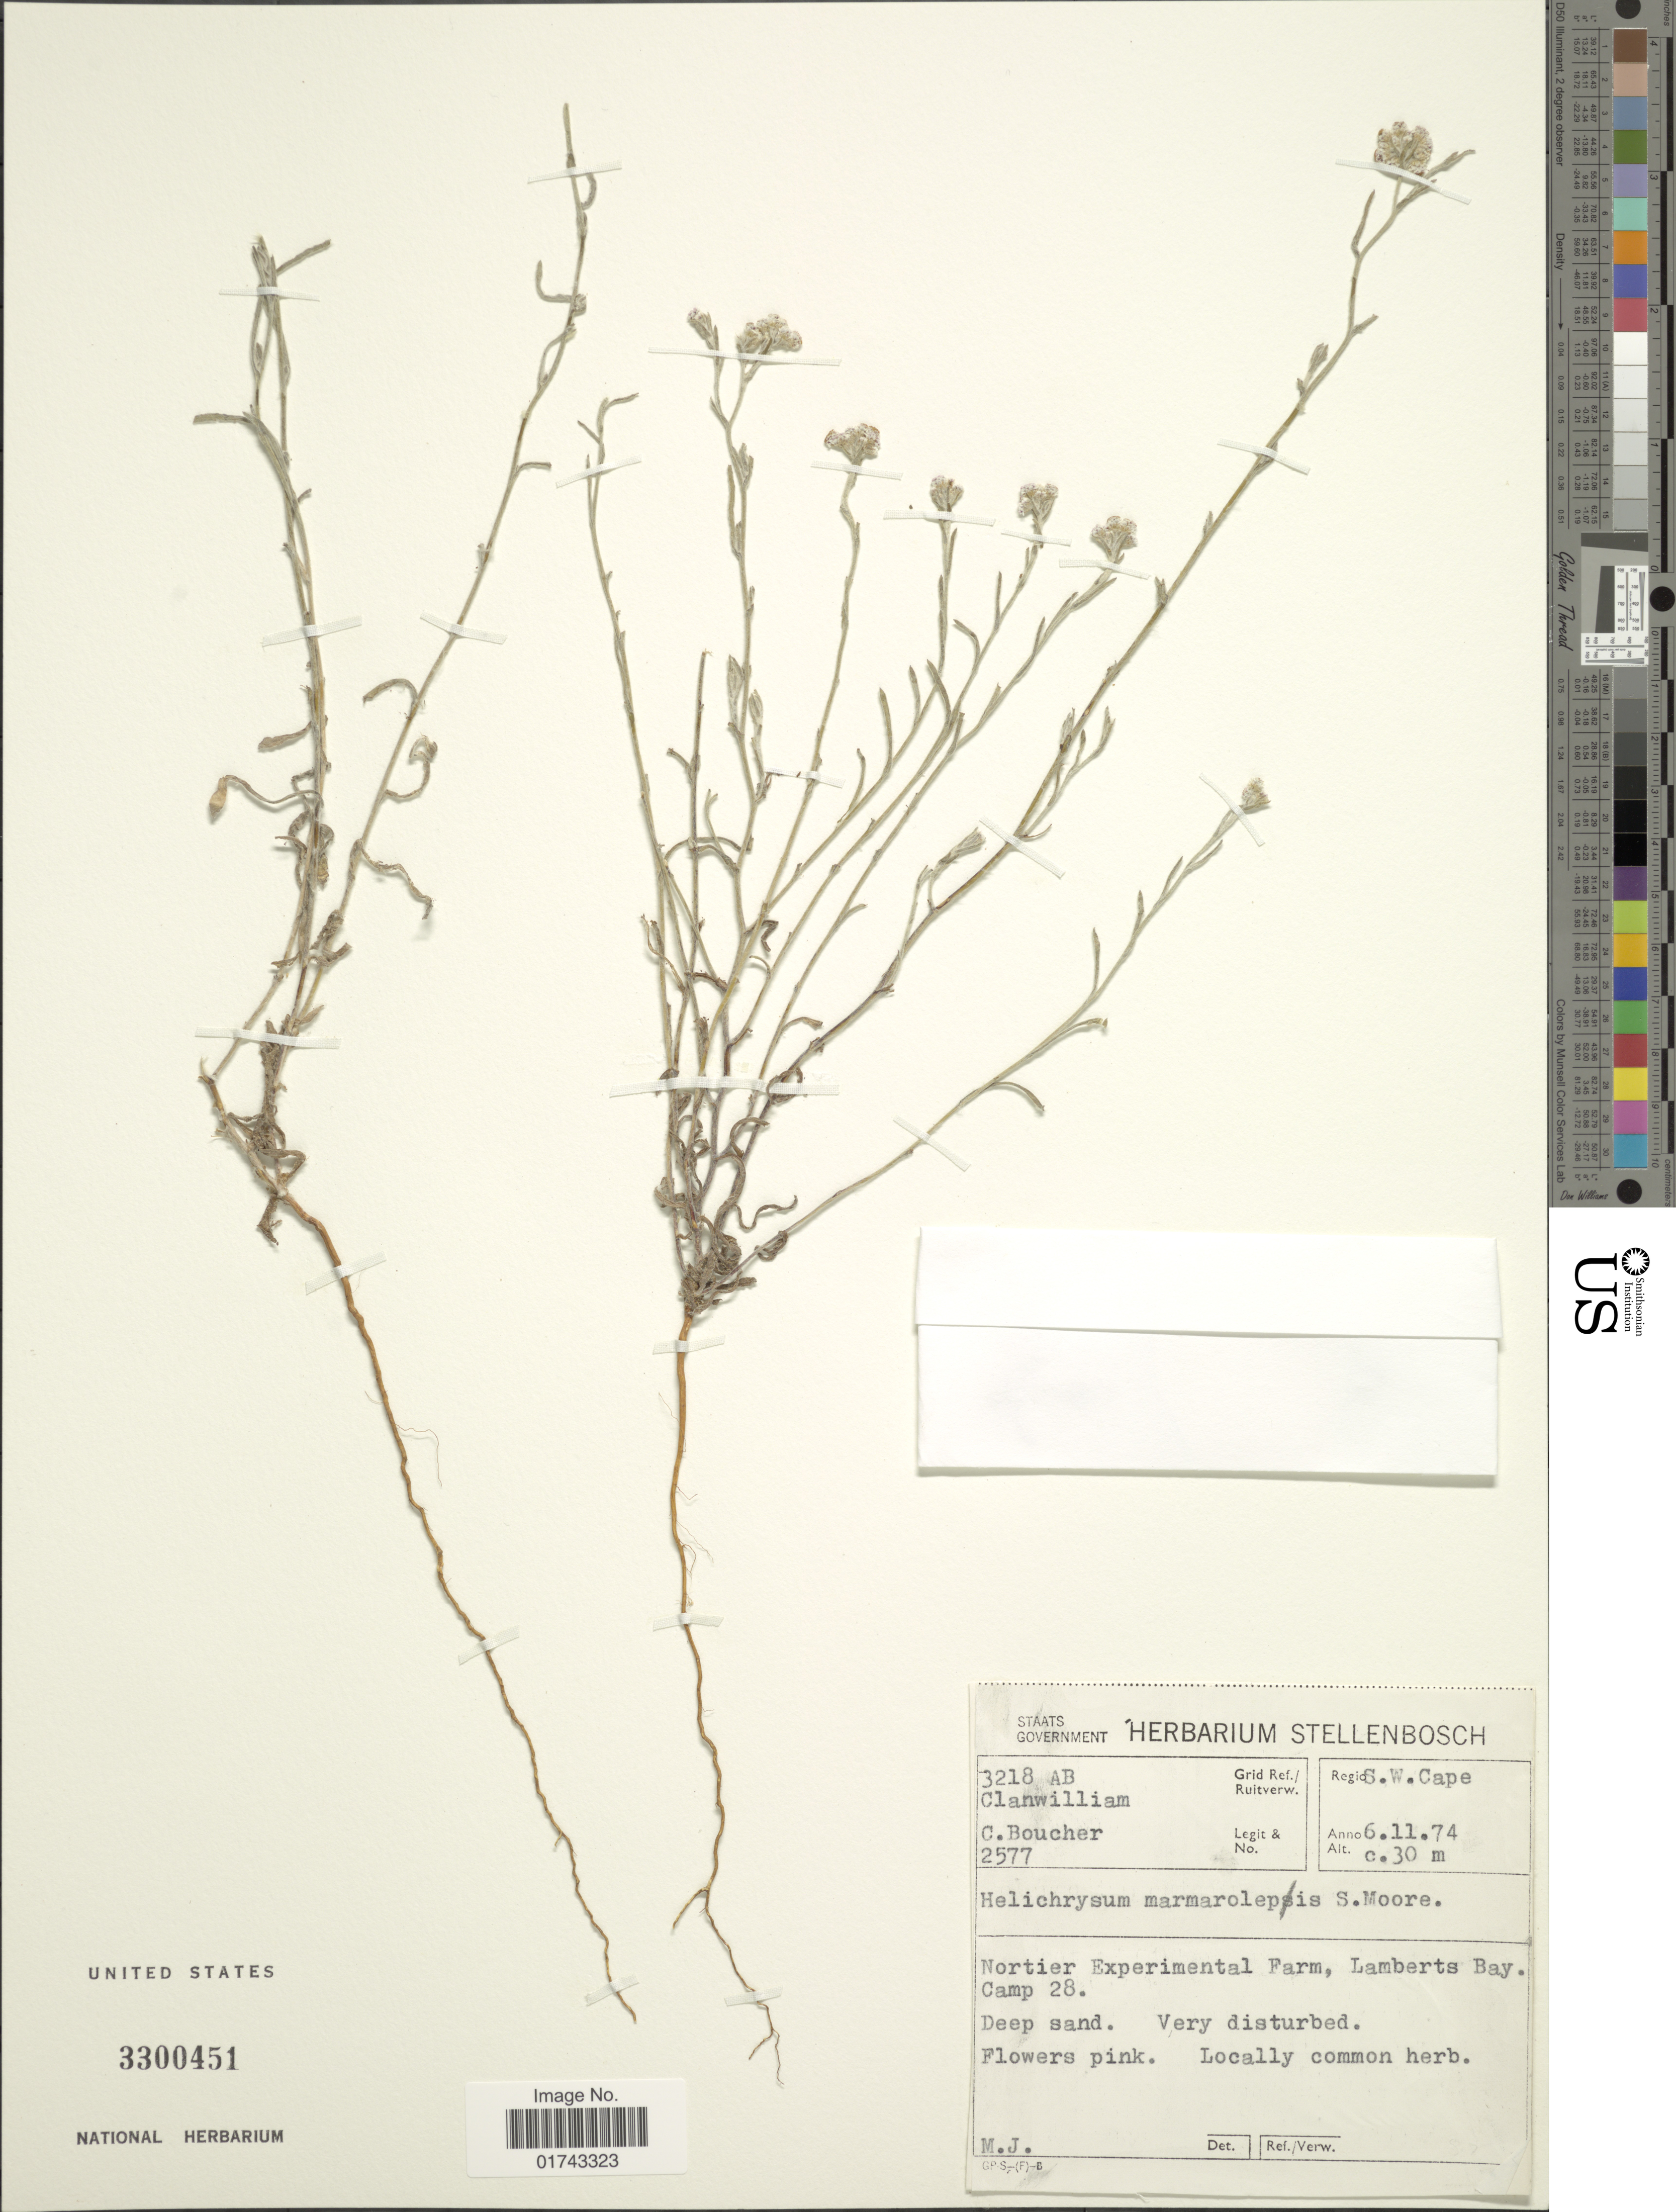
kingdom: Plantae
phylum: Tracheophyta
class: Magnoliopsida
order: Asterales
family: Asteraceae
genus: Helichrysum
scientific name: Helichrysum marmarolepis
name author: S. Moore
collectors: C. Boucher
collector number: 2577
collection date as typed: Transcribed d/m/y: 6/11/74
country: South Africa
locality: Regio S. W. Cape, 3218 AB Clanwilliam, Nortier Experimental Farm, Lamberts Bay, Camp 28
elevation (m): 30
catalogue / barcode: US 3300451